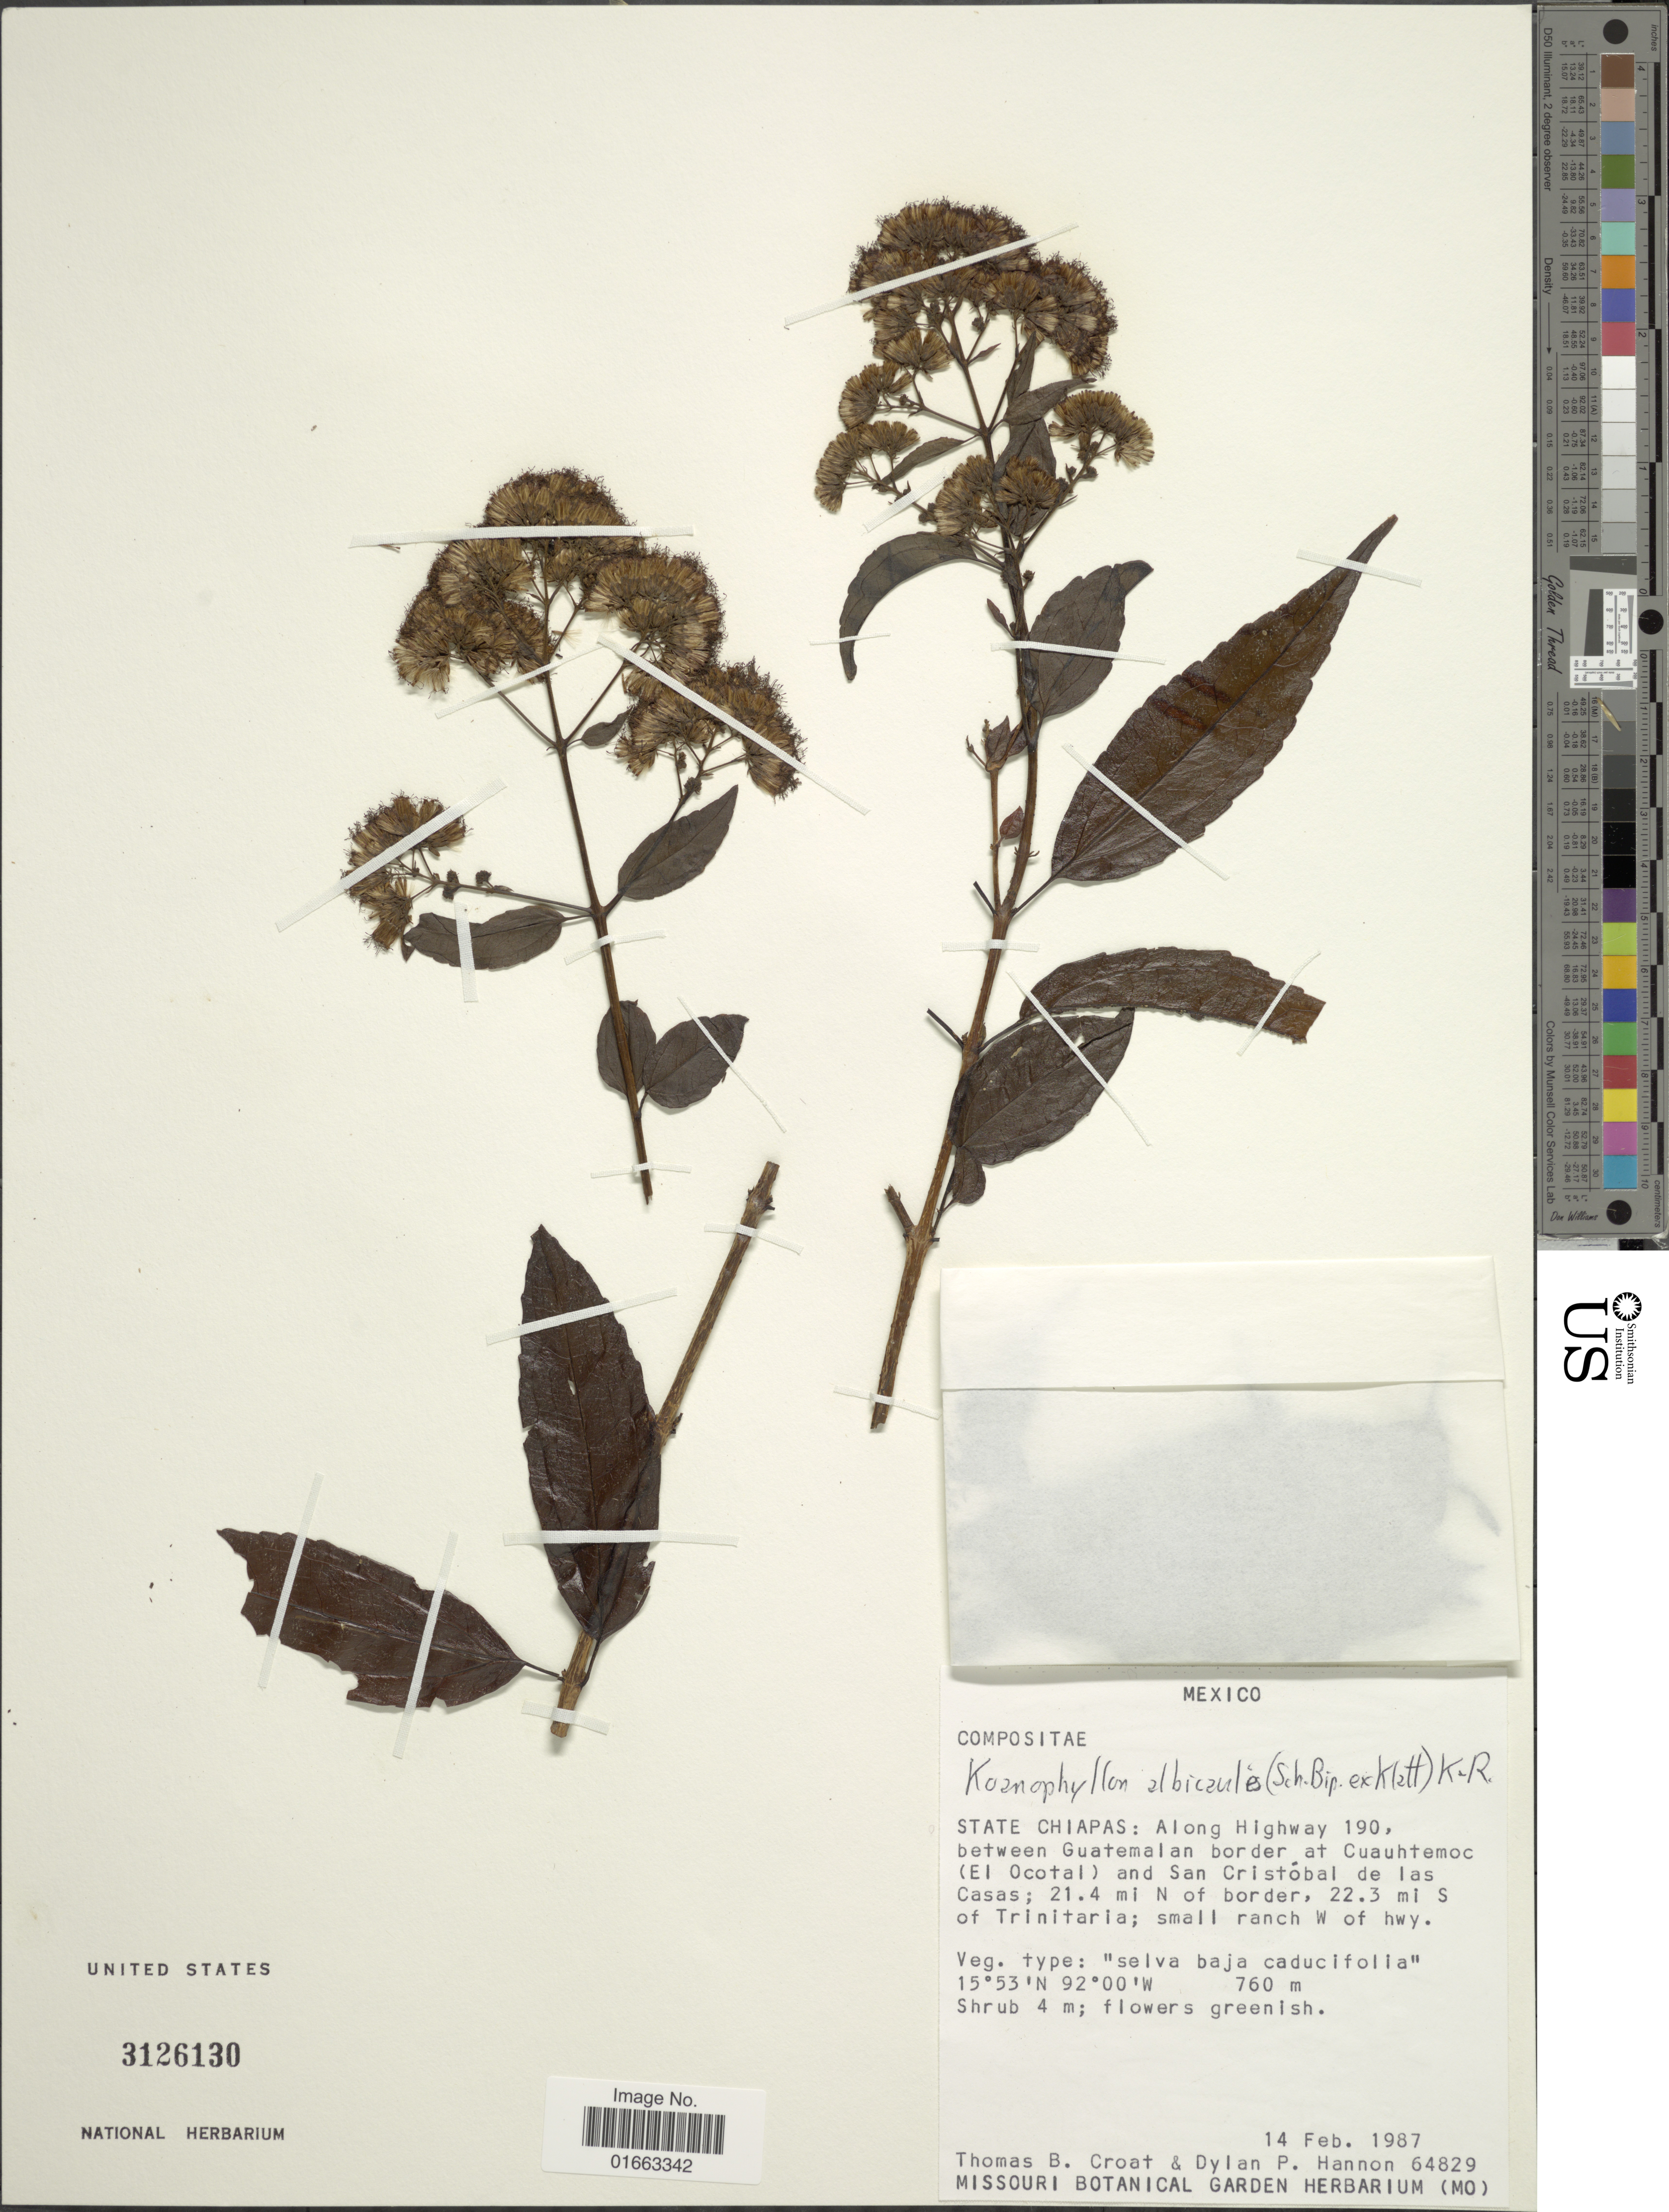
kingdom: Plantae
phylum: Tracheophyta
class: Magnoliopsida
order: Asterales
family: Asteraceae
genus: Koanophyllon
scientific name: Koanophyllon albicaule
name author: (Sch. Bip. ex Klatt) R.M. King & H. Rob.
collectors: T. B. Croat & D. Hannon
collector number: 64829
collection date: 1987-02-14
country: Mexico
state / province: Chiapas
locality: Along Highway 190, between Guatemalan border at Cuauhtemoc (El Ocotal) and San Cristóbal de las Casas; 21.4 mi N of border, 22.3 mi S of Trinitaria; small ranch W of hwy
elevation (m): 760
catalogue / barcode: US 3126130